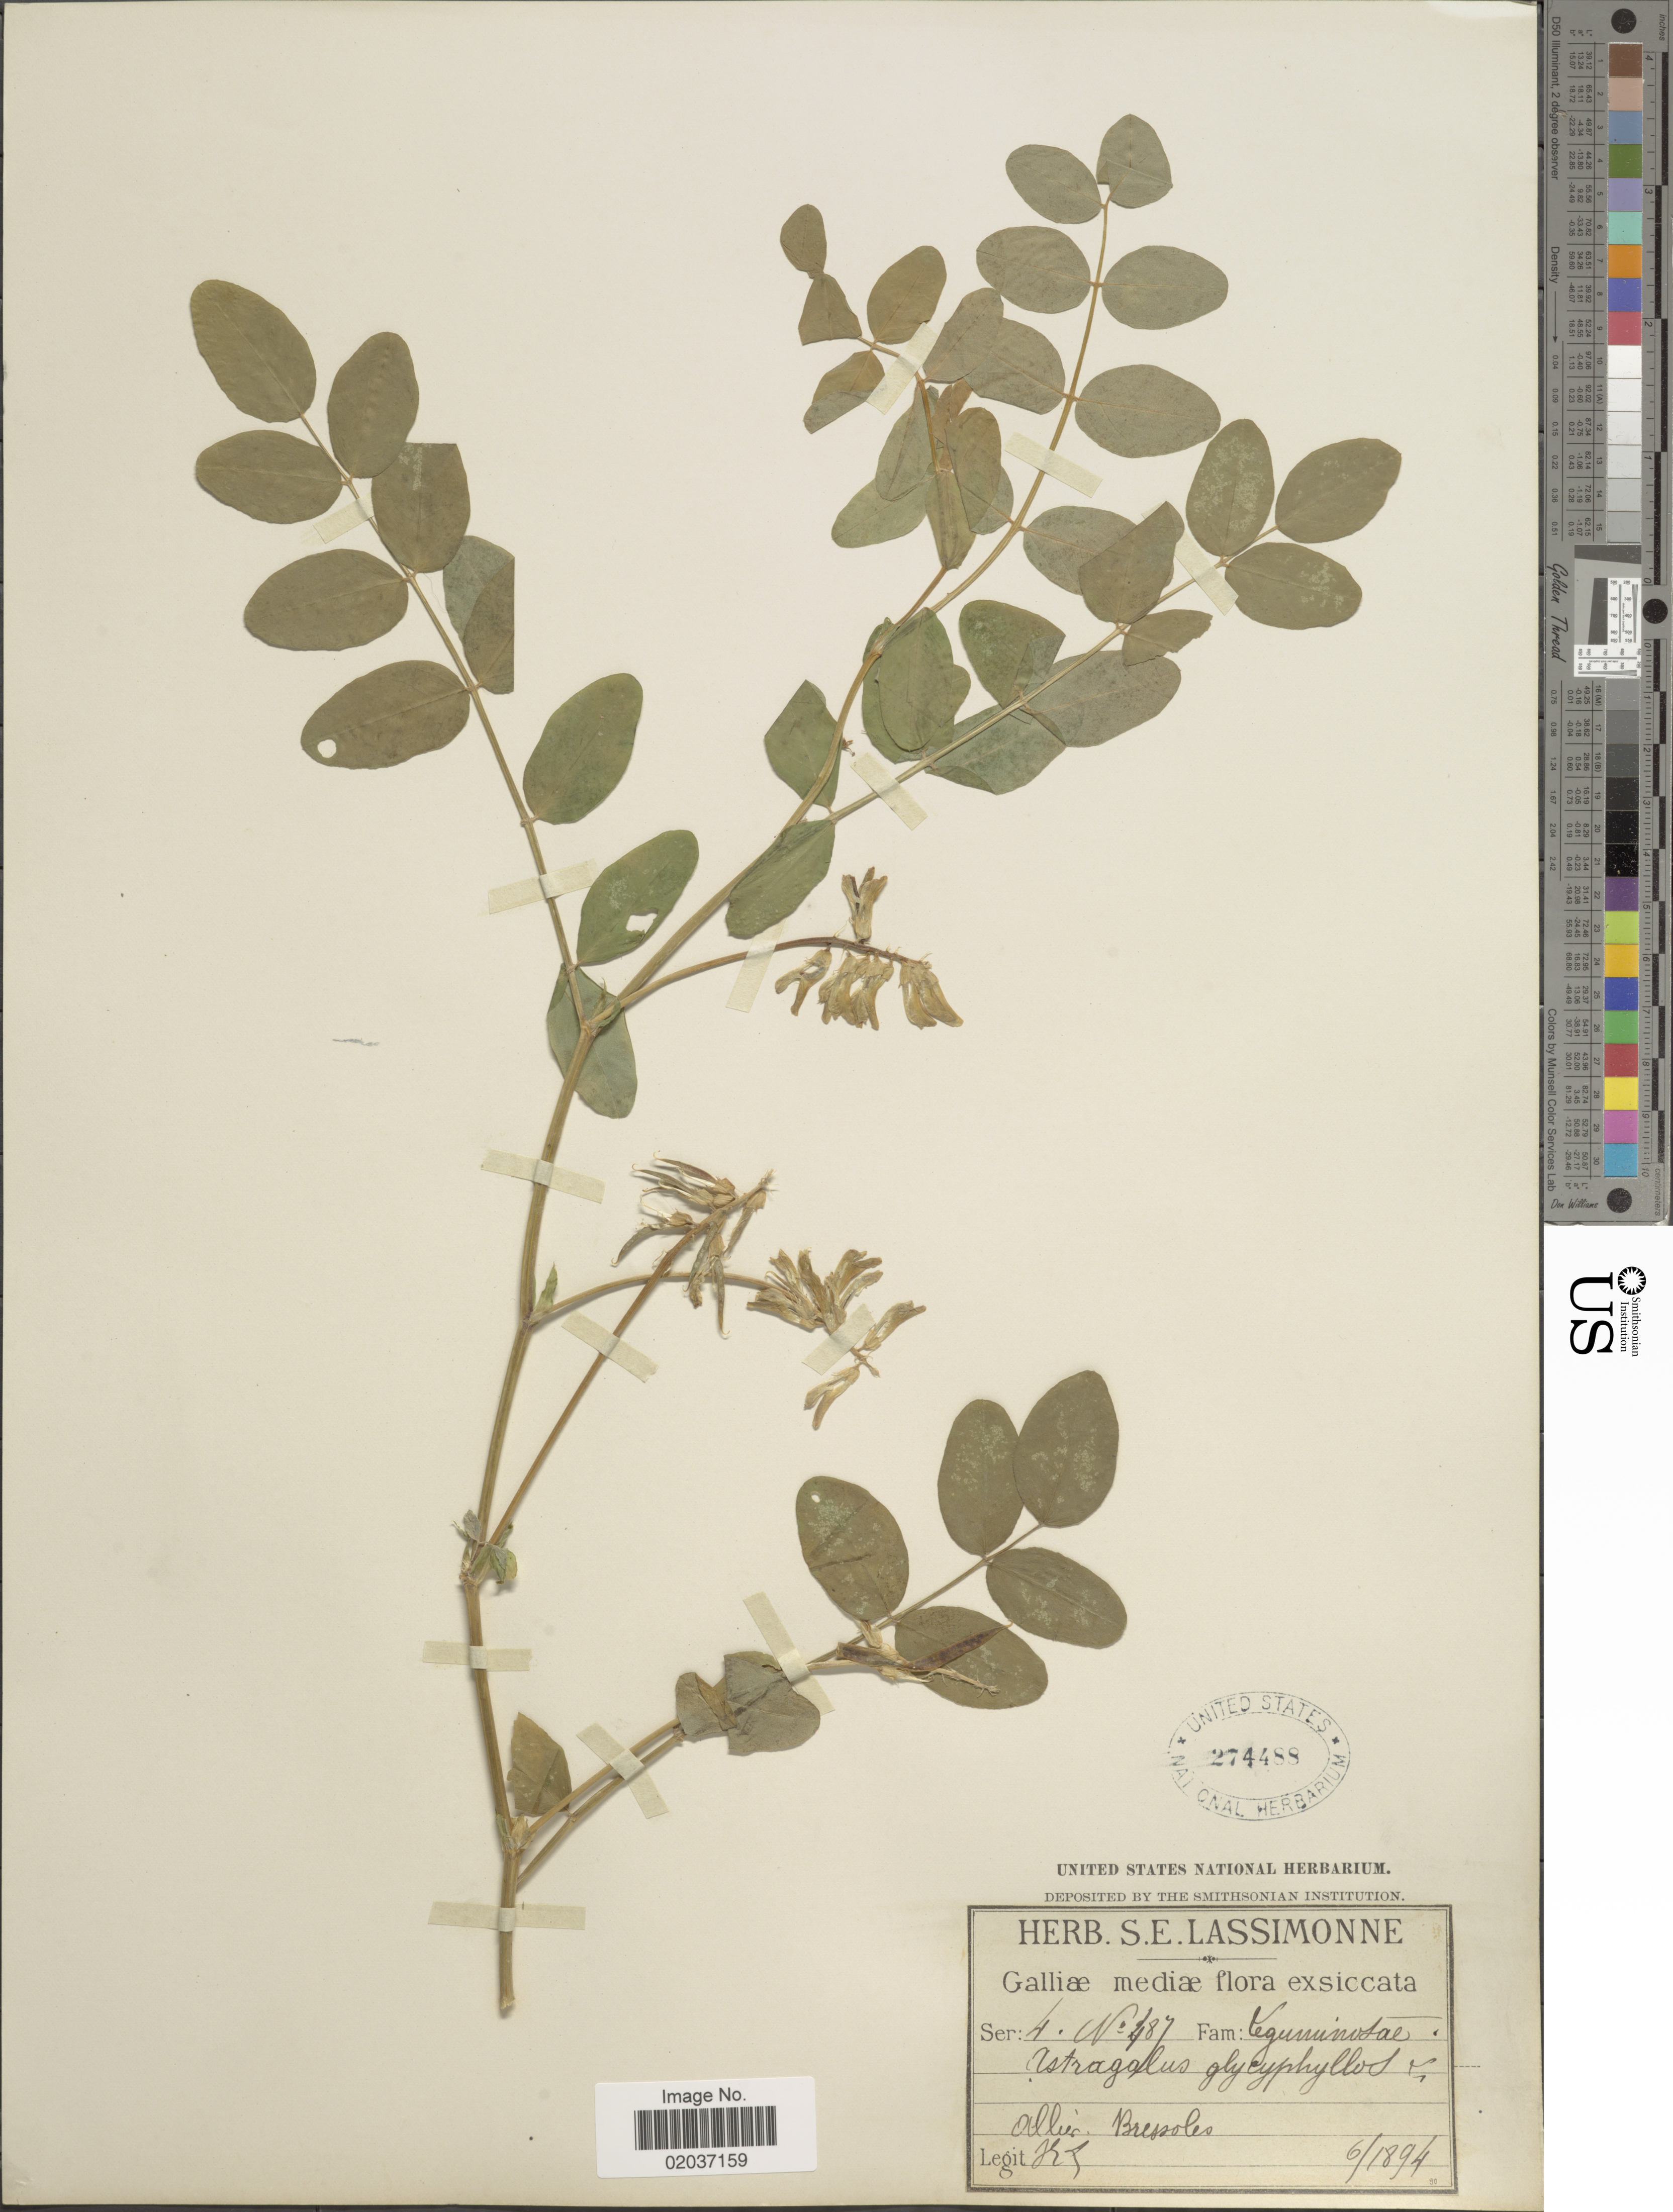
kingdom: Plantae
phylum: Tracheophyta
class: Magnoliopsida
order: Fabales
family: Fabaceae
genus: Astragalus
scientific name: Astragalus glycyphyllos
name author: L.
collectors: S. Lassimonne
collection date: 1894-06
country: France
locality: Galliae mediae. Allier Bressoles.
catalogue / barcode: US 274488